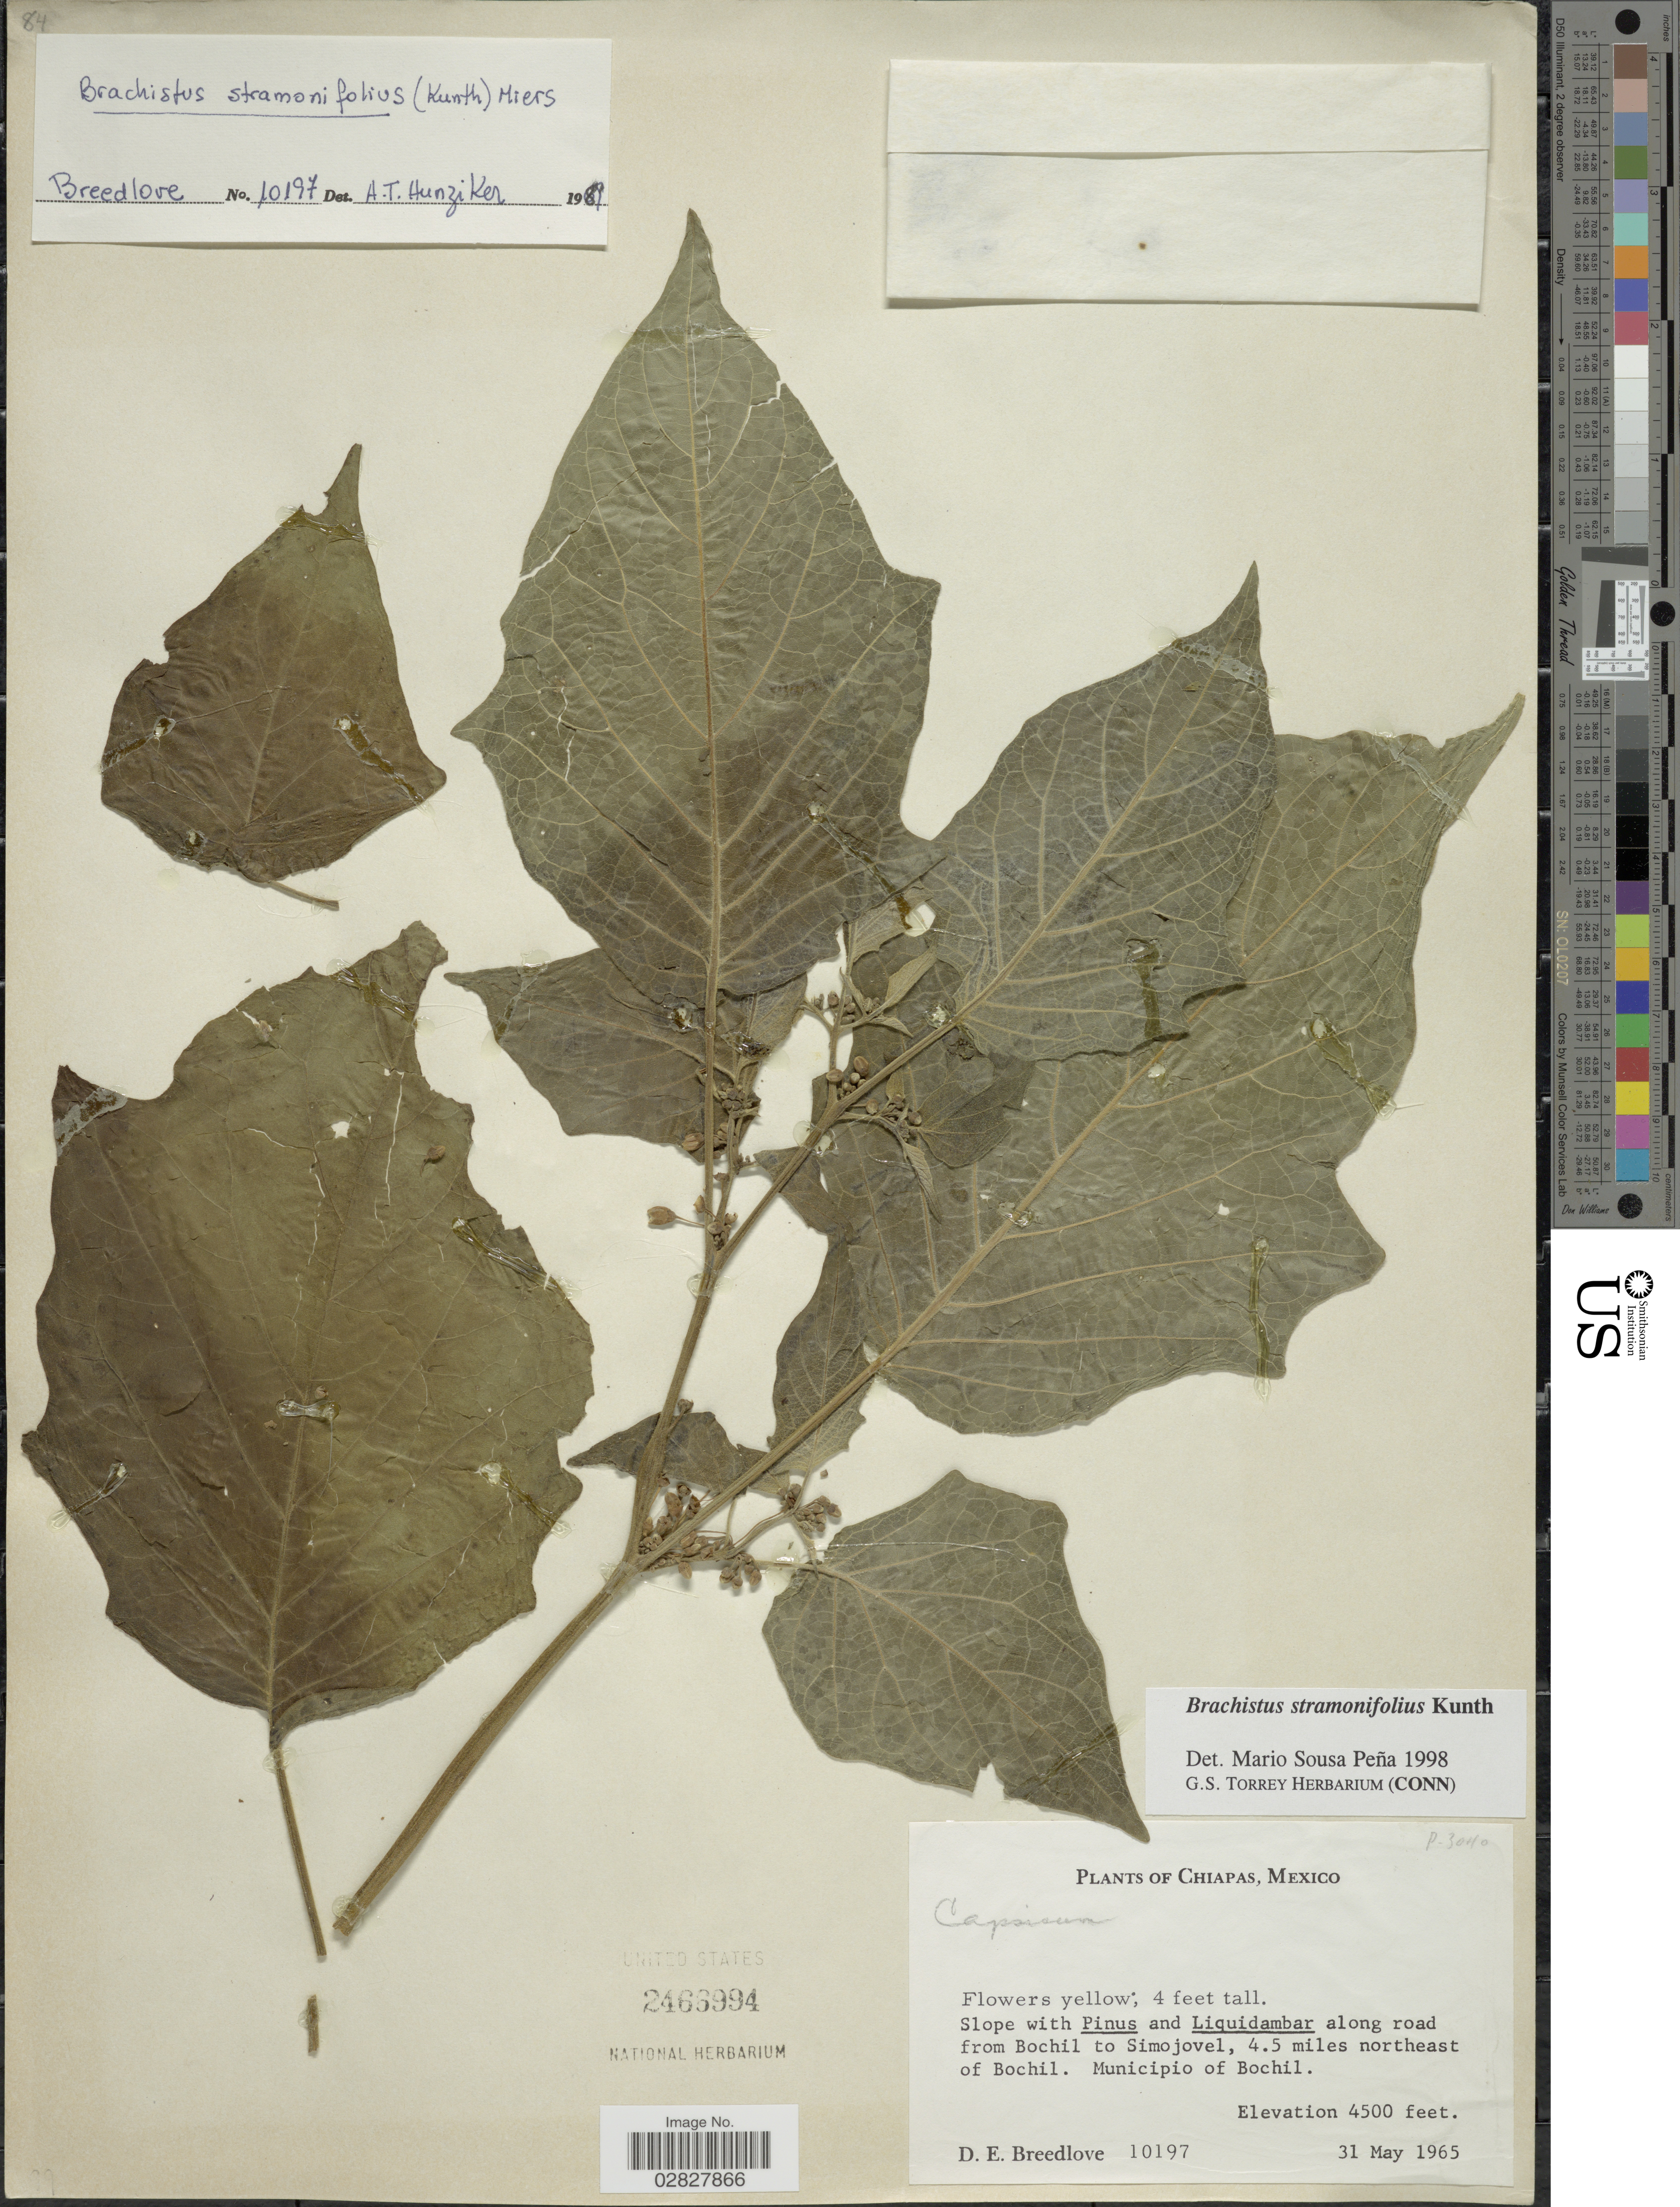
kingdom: Plantae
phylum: Tracheophyta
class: Magnoliopsida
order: Solanales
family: Solanaceae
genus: Brachistus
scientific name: Brachistus stramonifolius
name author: (Kunth) Miers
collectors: D. E. Breedlove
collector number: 10197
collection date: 1965-05-31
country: Mexico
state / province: Chiapas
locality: Along road from Bochil to Simojovel, 4.5 miles northeast of Bochil, Municipio of Bochil.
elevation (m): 1372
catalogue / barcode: US 2466994